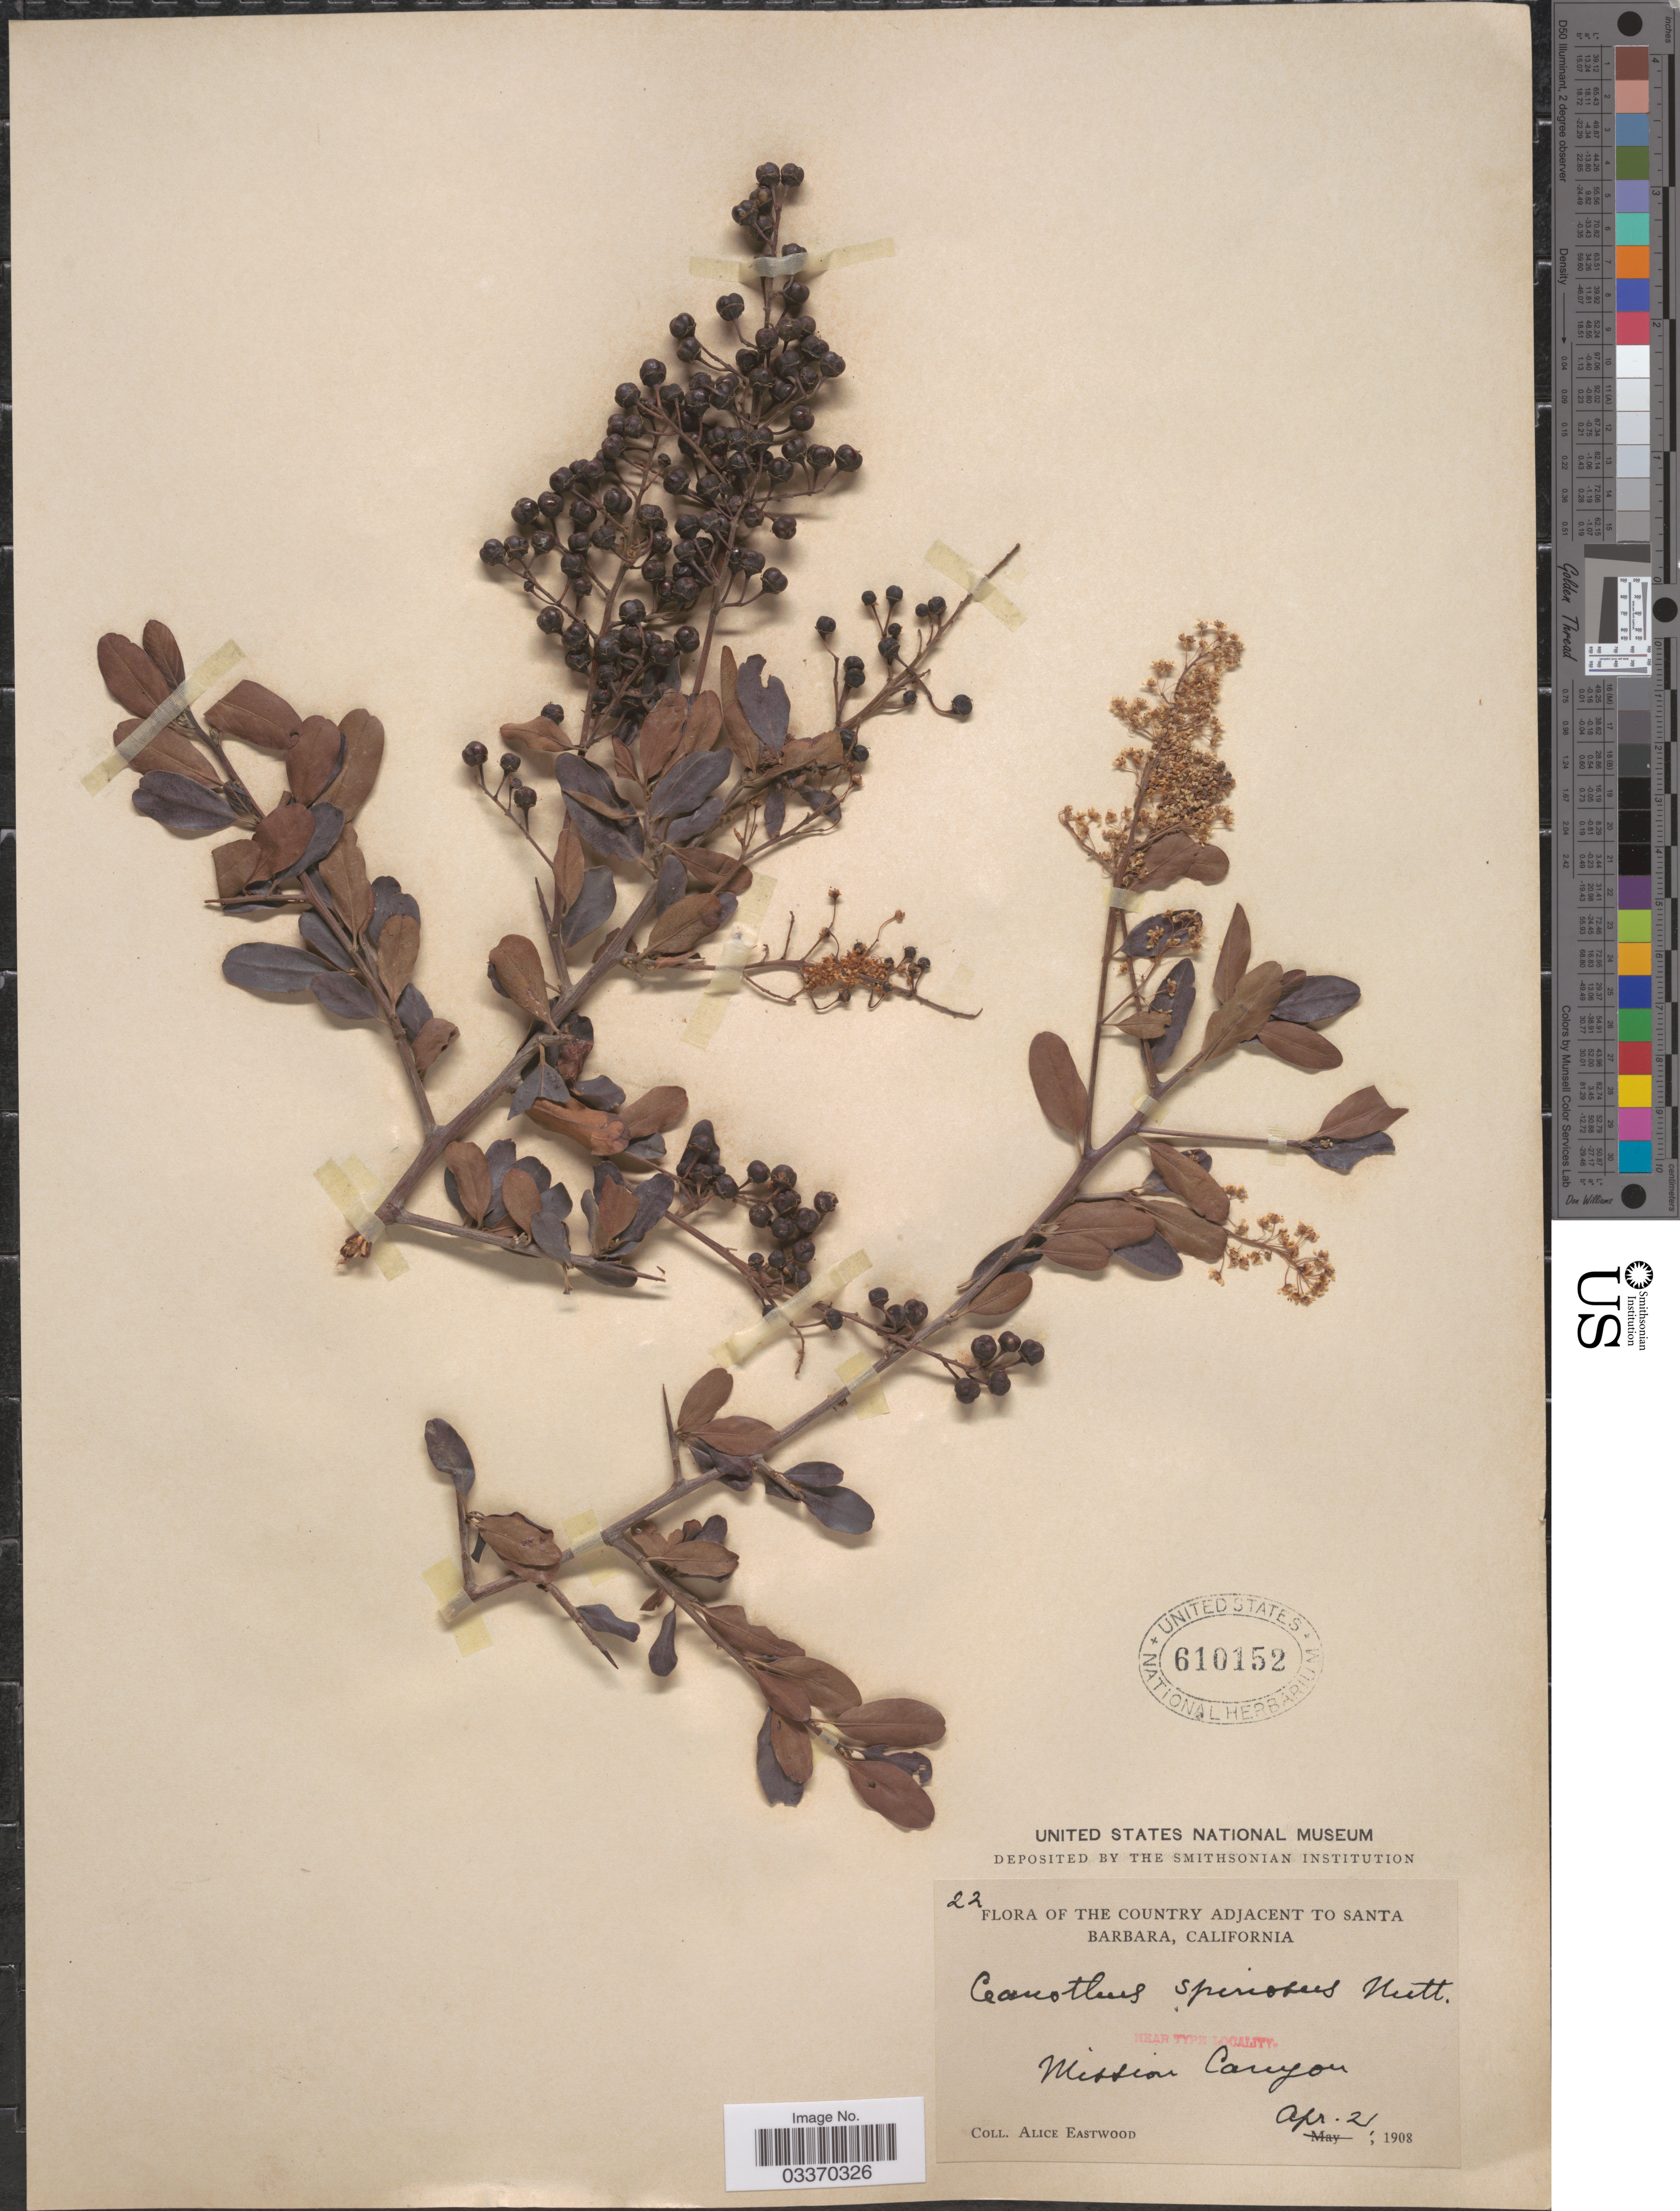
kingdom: Plantae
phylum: Tracheophyta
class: Magnoliopsida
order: Rosales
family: Rhamnaceae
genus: Ceanothus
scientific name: Ceanothus spinosus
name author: Nutt.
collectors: A. Eastwood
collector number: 22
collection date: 1908-04-21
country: United States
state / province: California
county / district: Santa Barbara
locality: The Country adjacent to Santa Barbara. Mission Canyon.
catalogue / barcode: US 610152